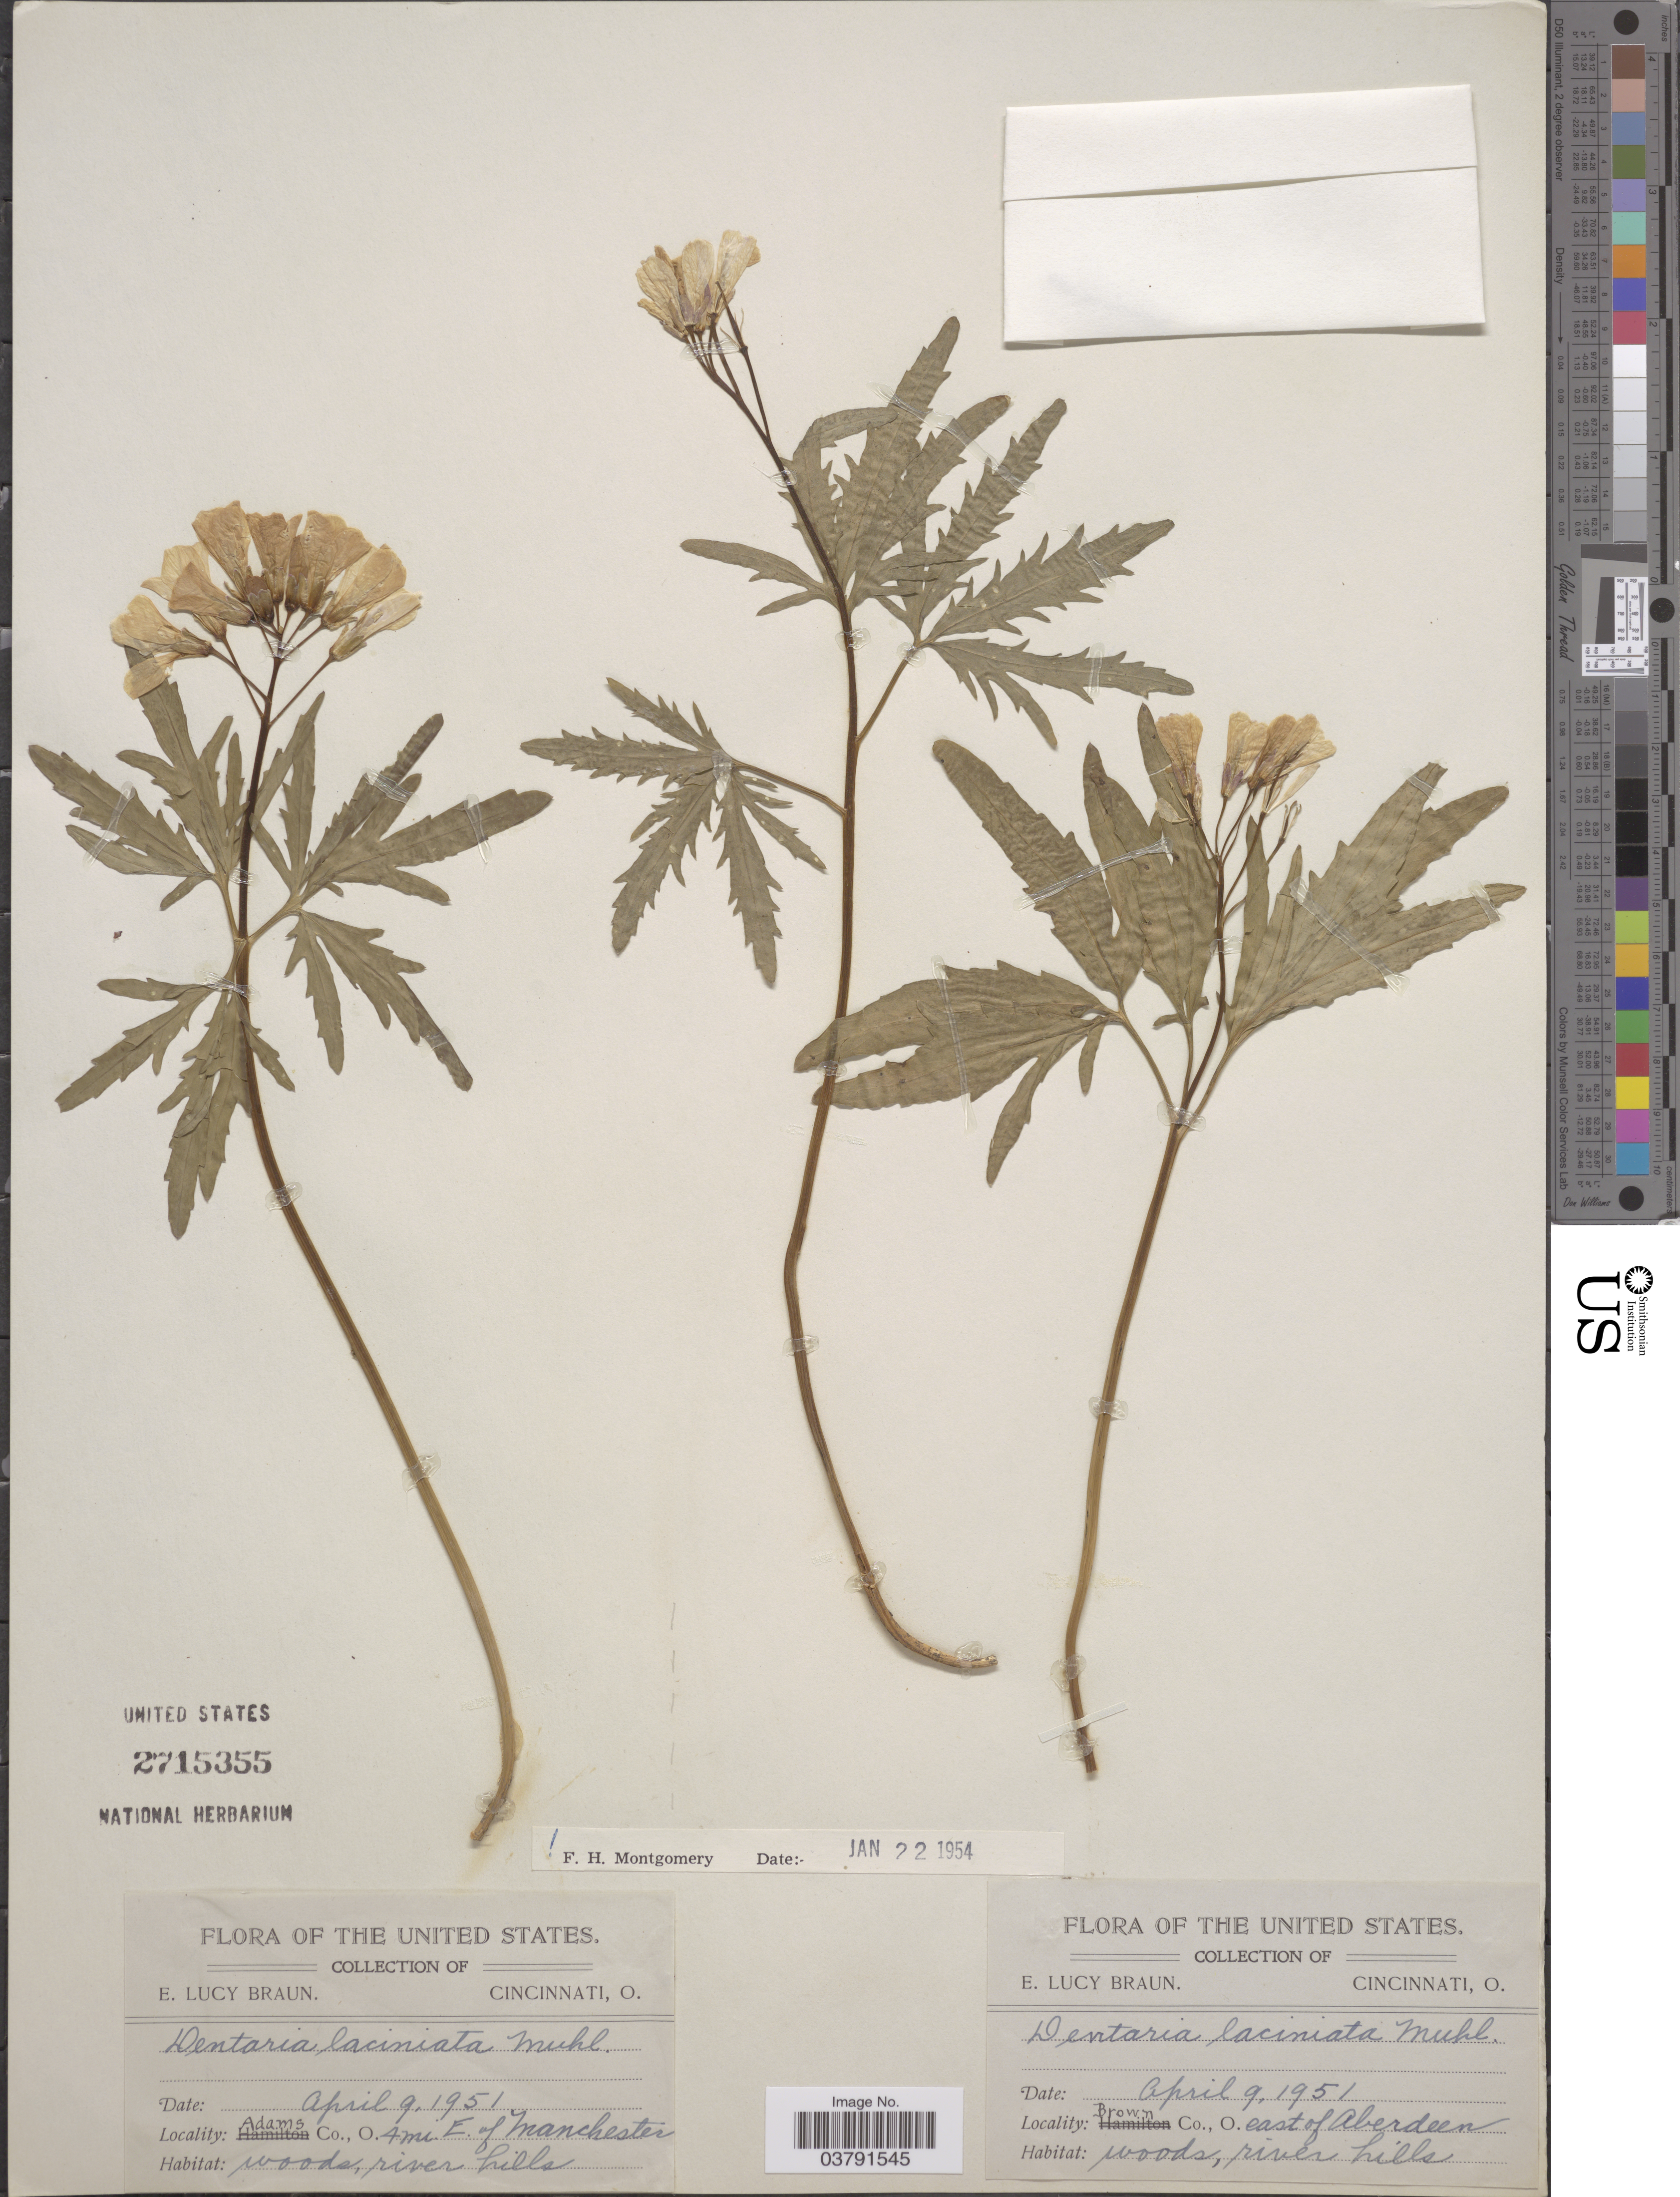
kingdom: Plantae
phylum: Tracheophyta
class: Magnoliopsida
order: Brassicales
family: Brassicaceae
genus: Dentaria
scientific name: Dentaria laciniata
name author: Muhl.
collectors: E. L. Braun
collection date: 1951-04-09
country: United States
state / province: Ohio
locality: Brown Co., east of Aberdeen.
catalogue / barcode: US 2715355-2